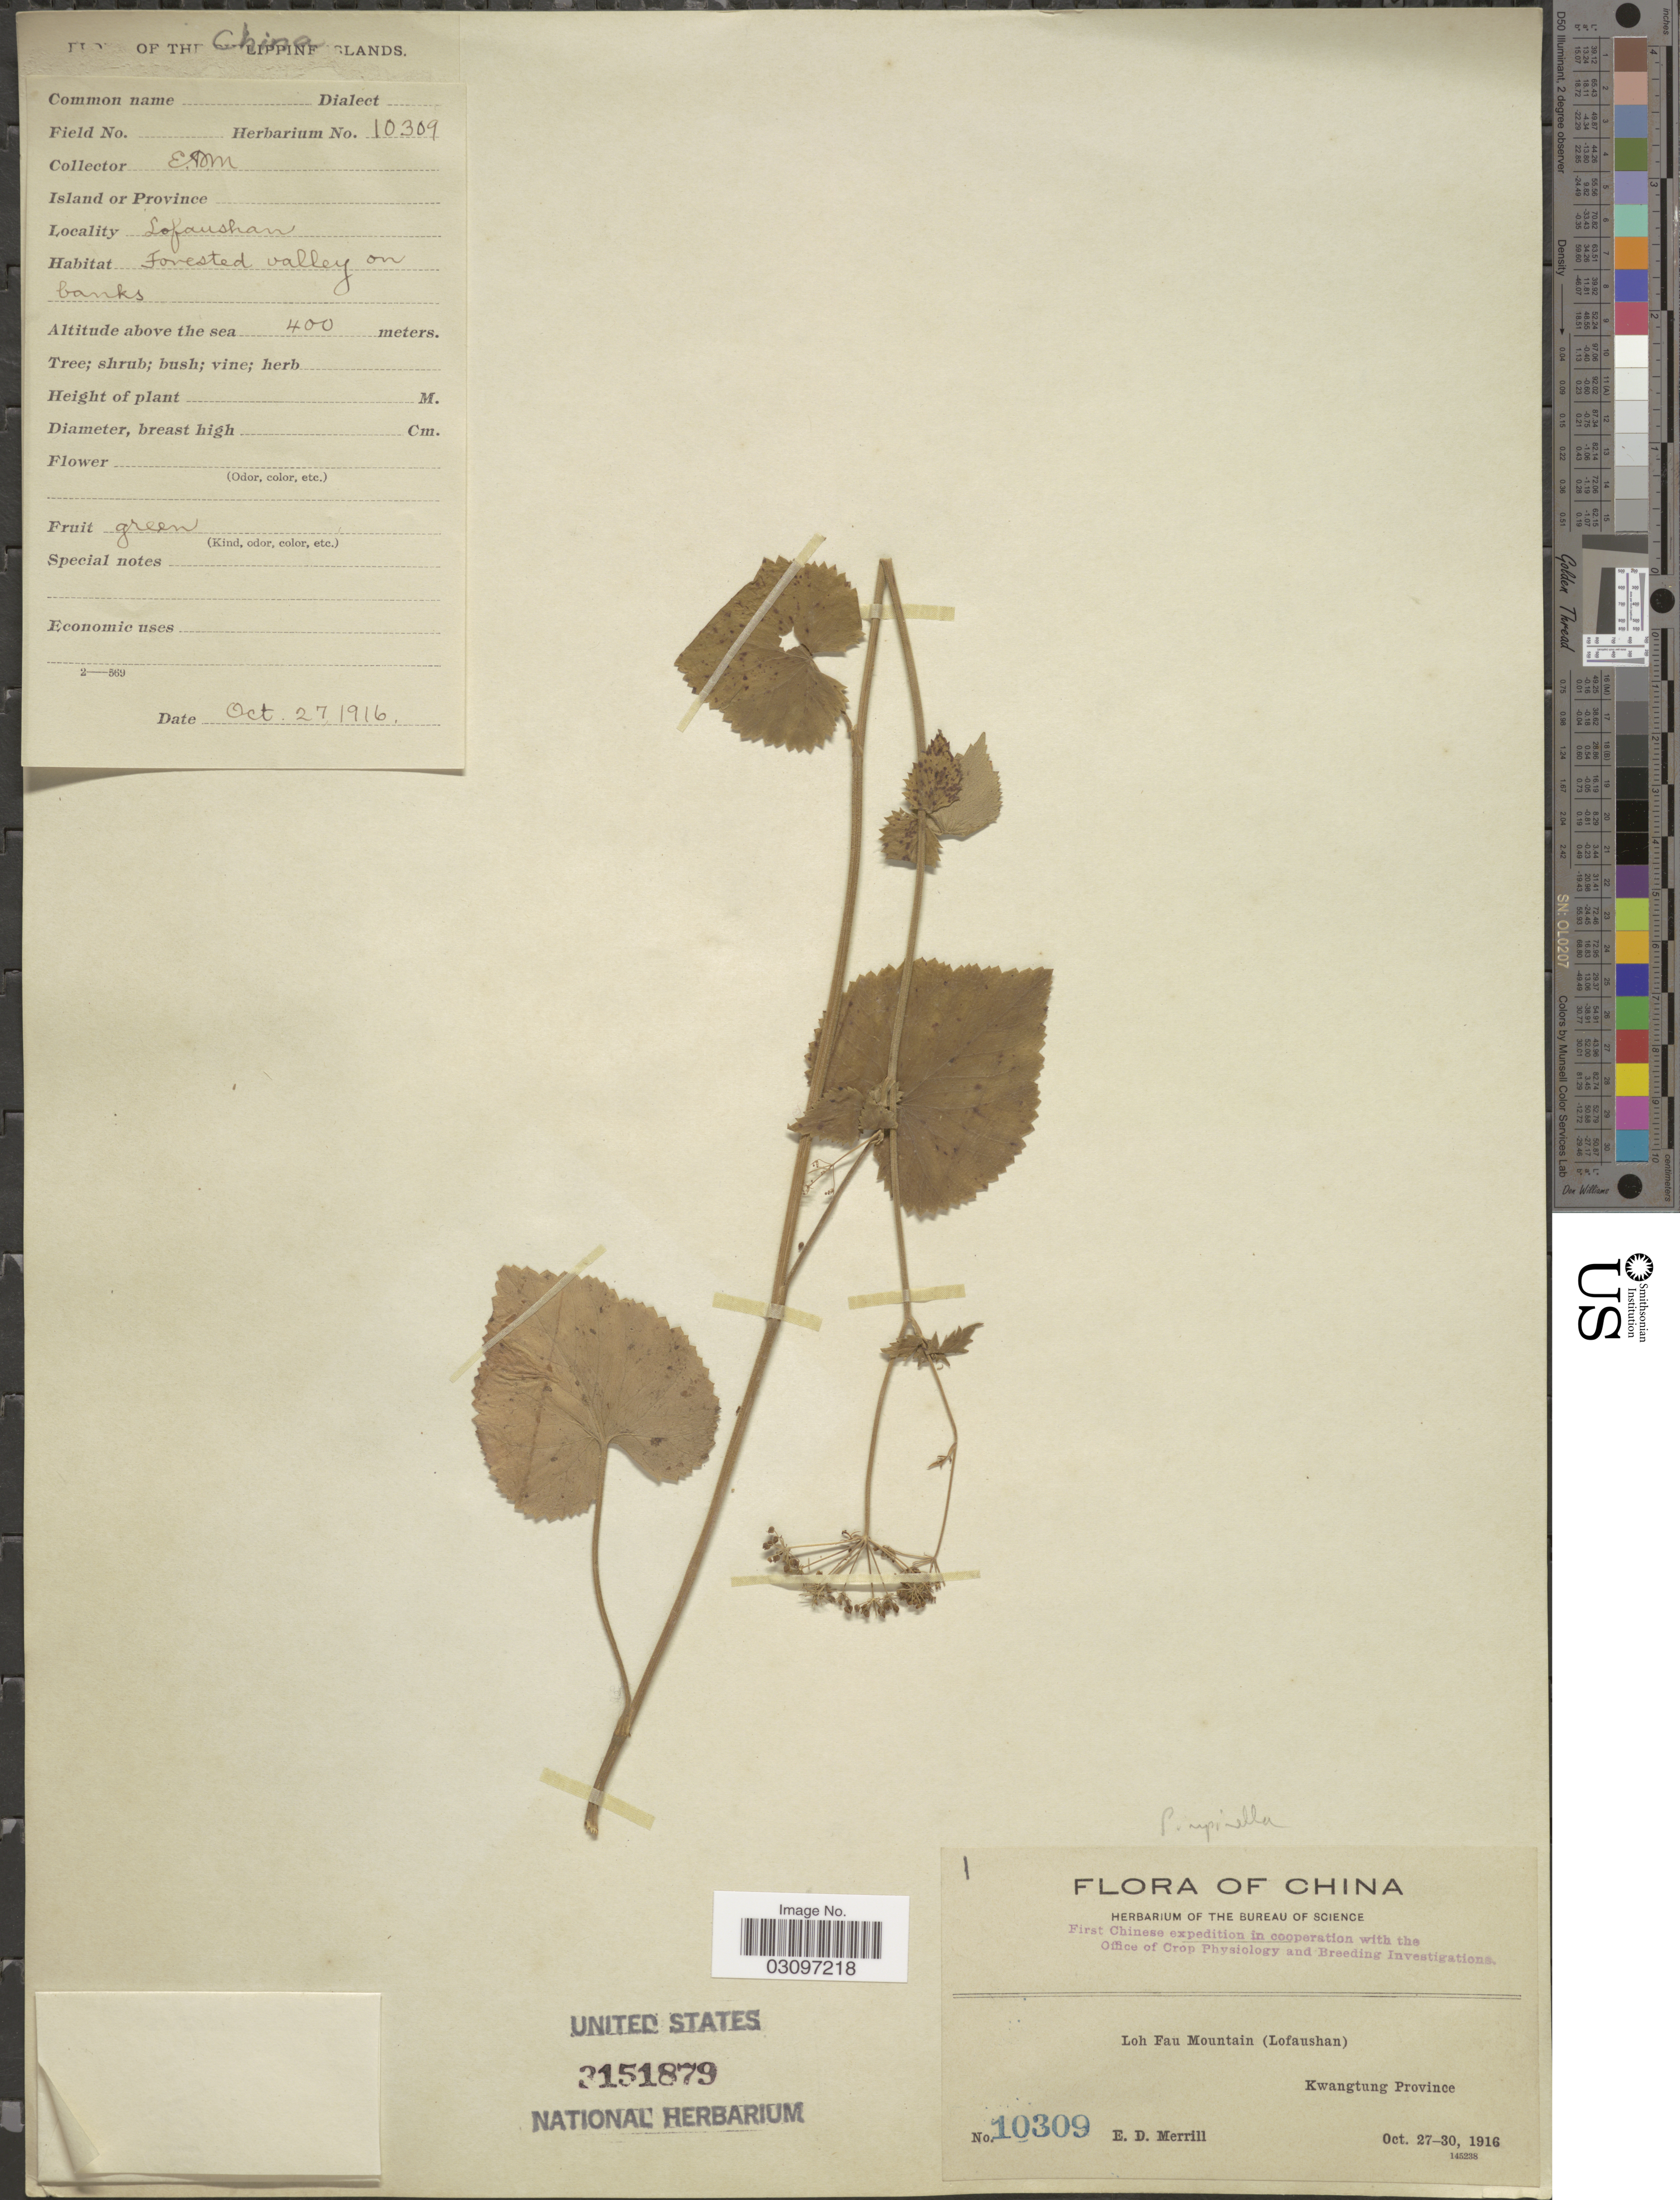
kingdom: Plantae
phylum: Tracheophyta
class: Magnoliopsida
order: Apiales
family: Apiaceae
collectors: E. D. Merrill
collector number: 10309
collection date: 1916-10-27/1916-10-30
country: China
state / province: Guangdong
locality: Loh Fau Mountain (Lofaushan). Kwangtung Province.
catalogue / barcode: US 3151879